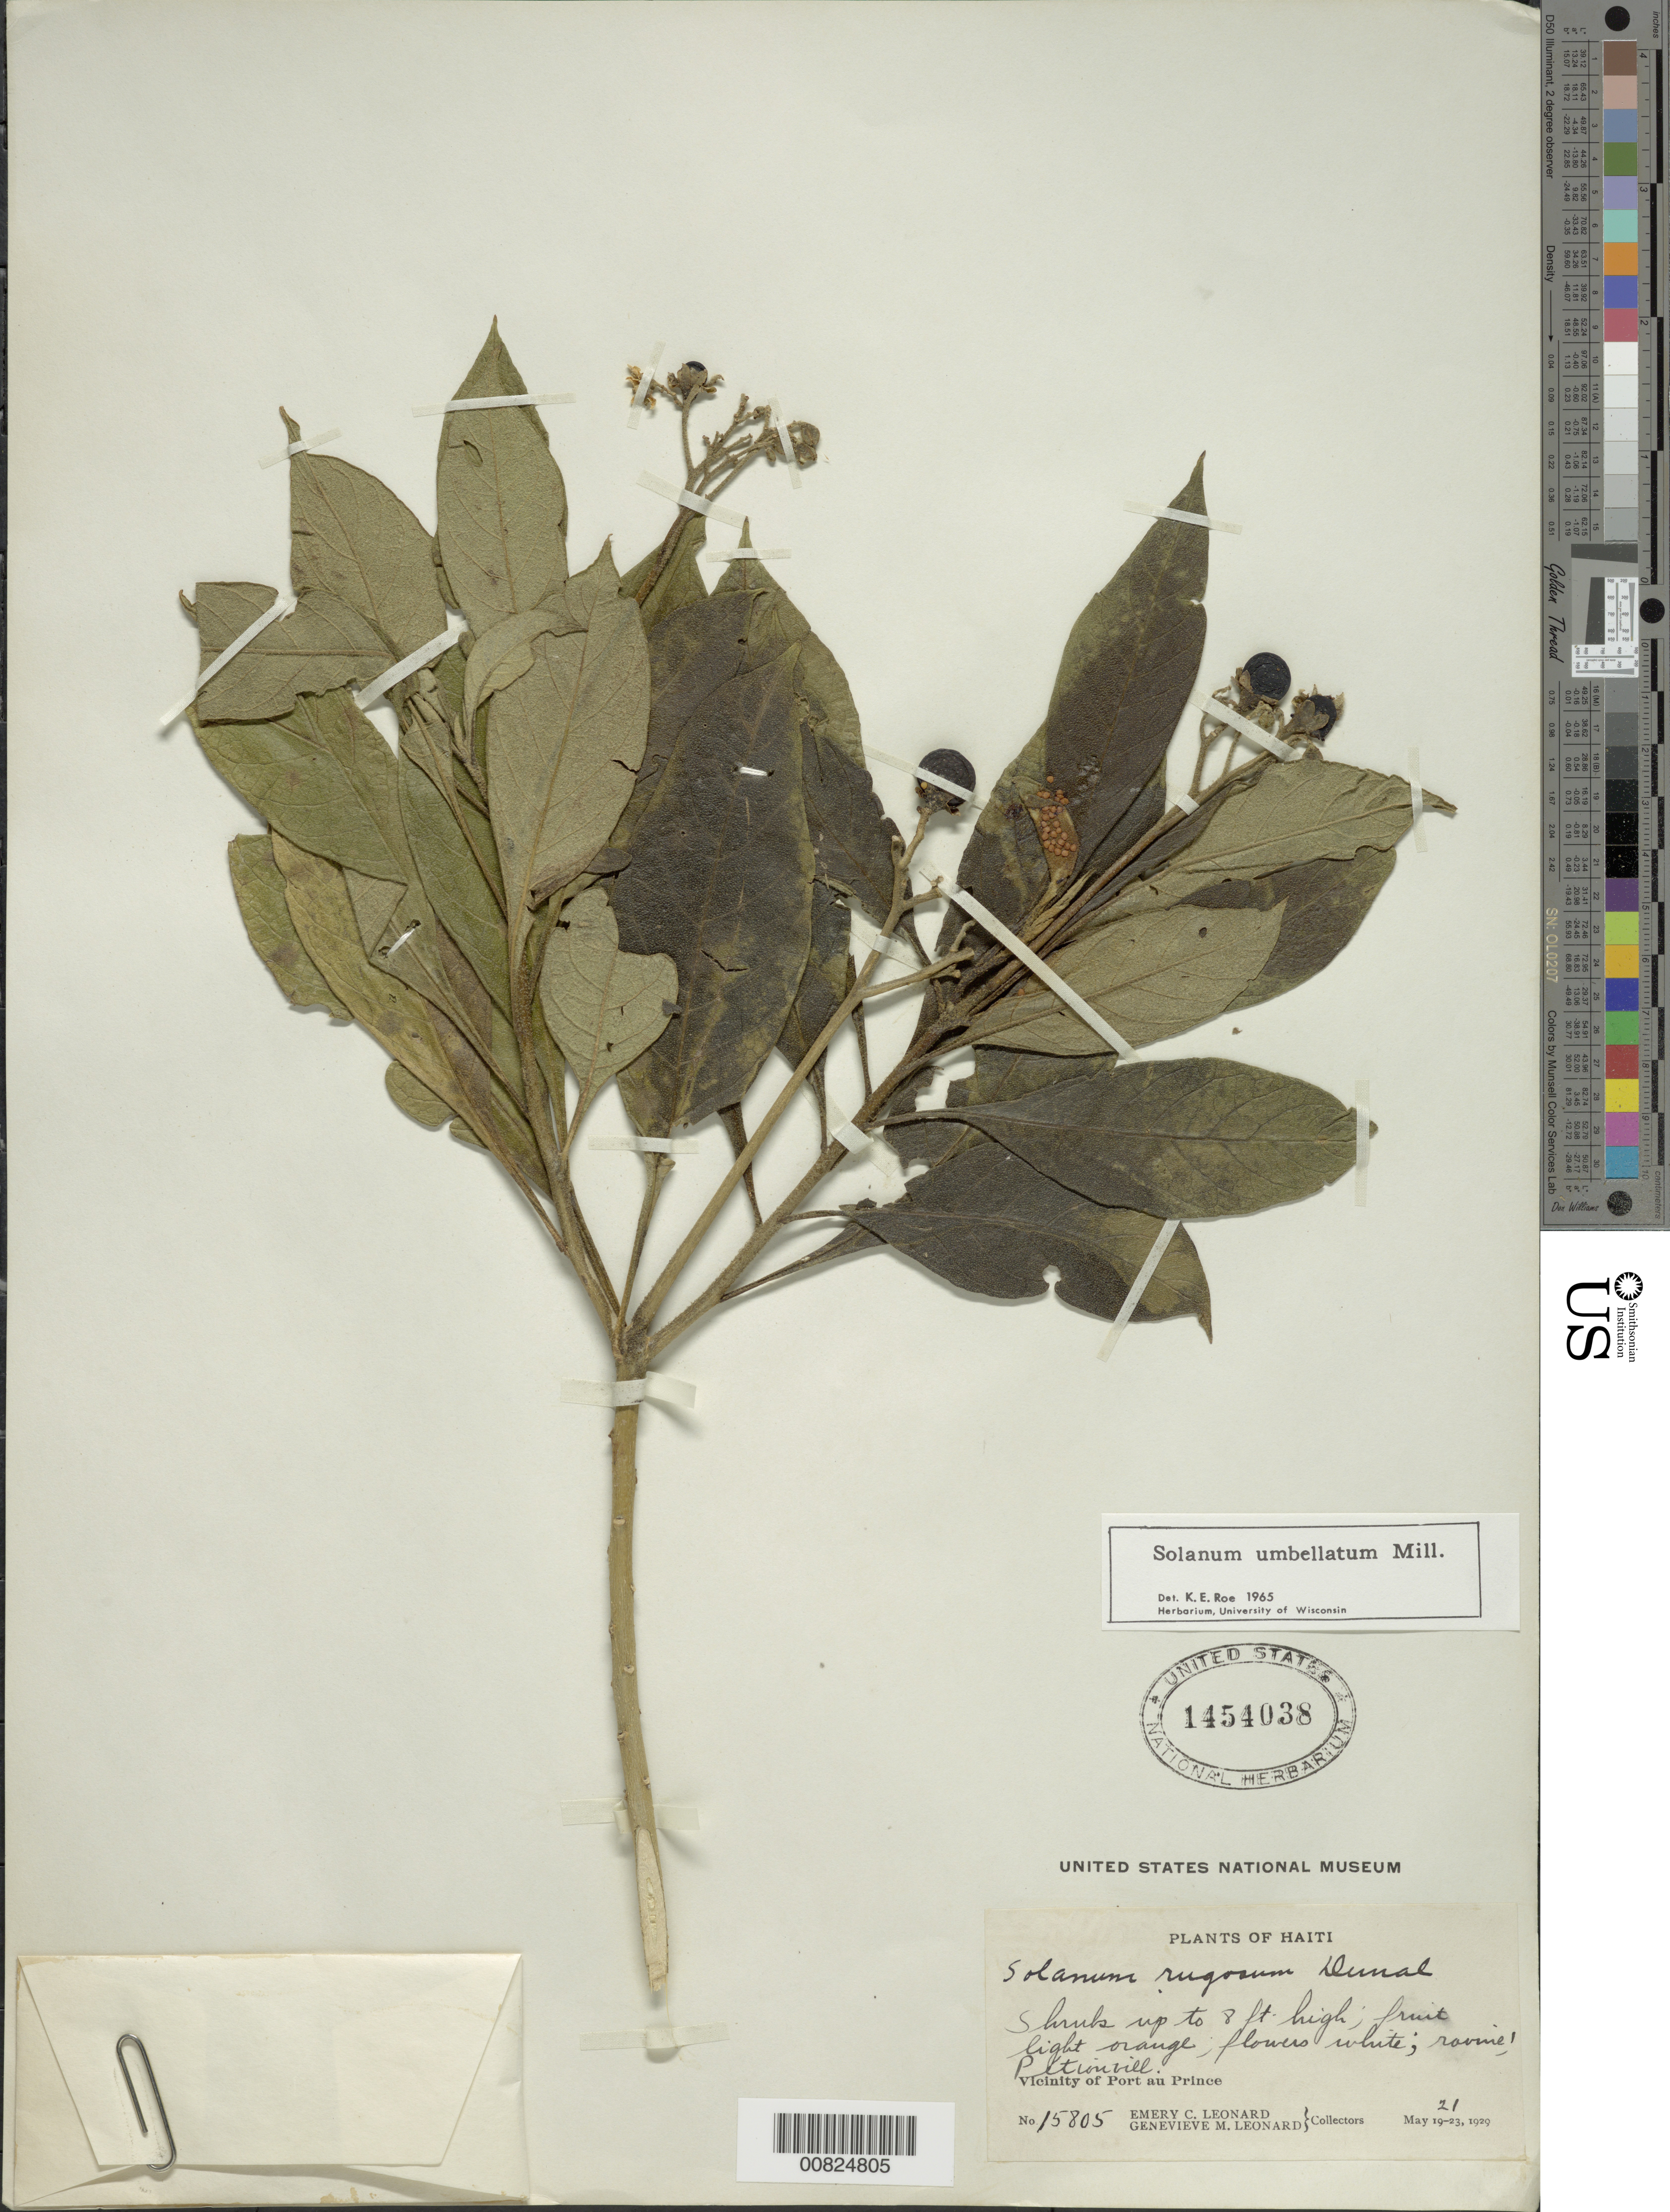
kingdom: Plantae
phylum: Tracheophyta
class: Magnoliopsida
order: Solanales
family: Solanaceae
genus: Solanum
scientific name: Solanum umbellatum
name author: Mill.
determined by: Roe, K. E.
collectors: E. C. Leonard & G. M. Leonard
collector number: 15805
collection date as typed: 21 May 1929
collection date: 1929-05-21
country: Haiti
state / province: Ouest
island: Hispaniola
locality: Vicinity of Port au Prince, Pétionville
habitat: Ravine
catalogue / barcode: US 1454038